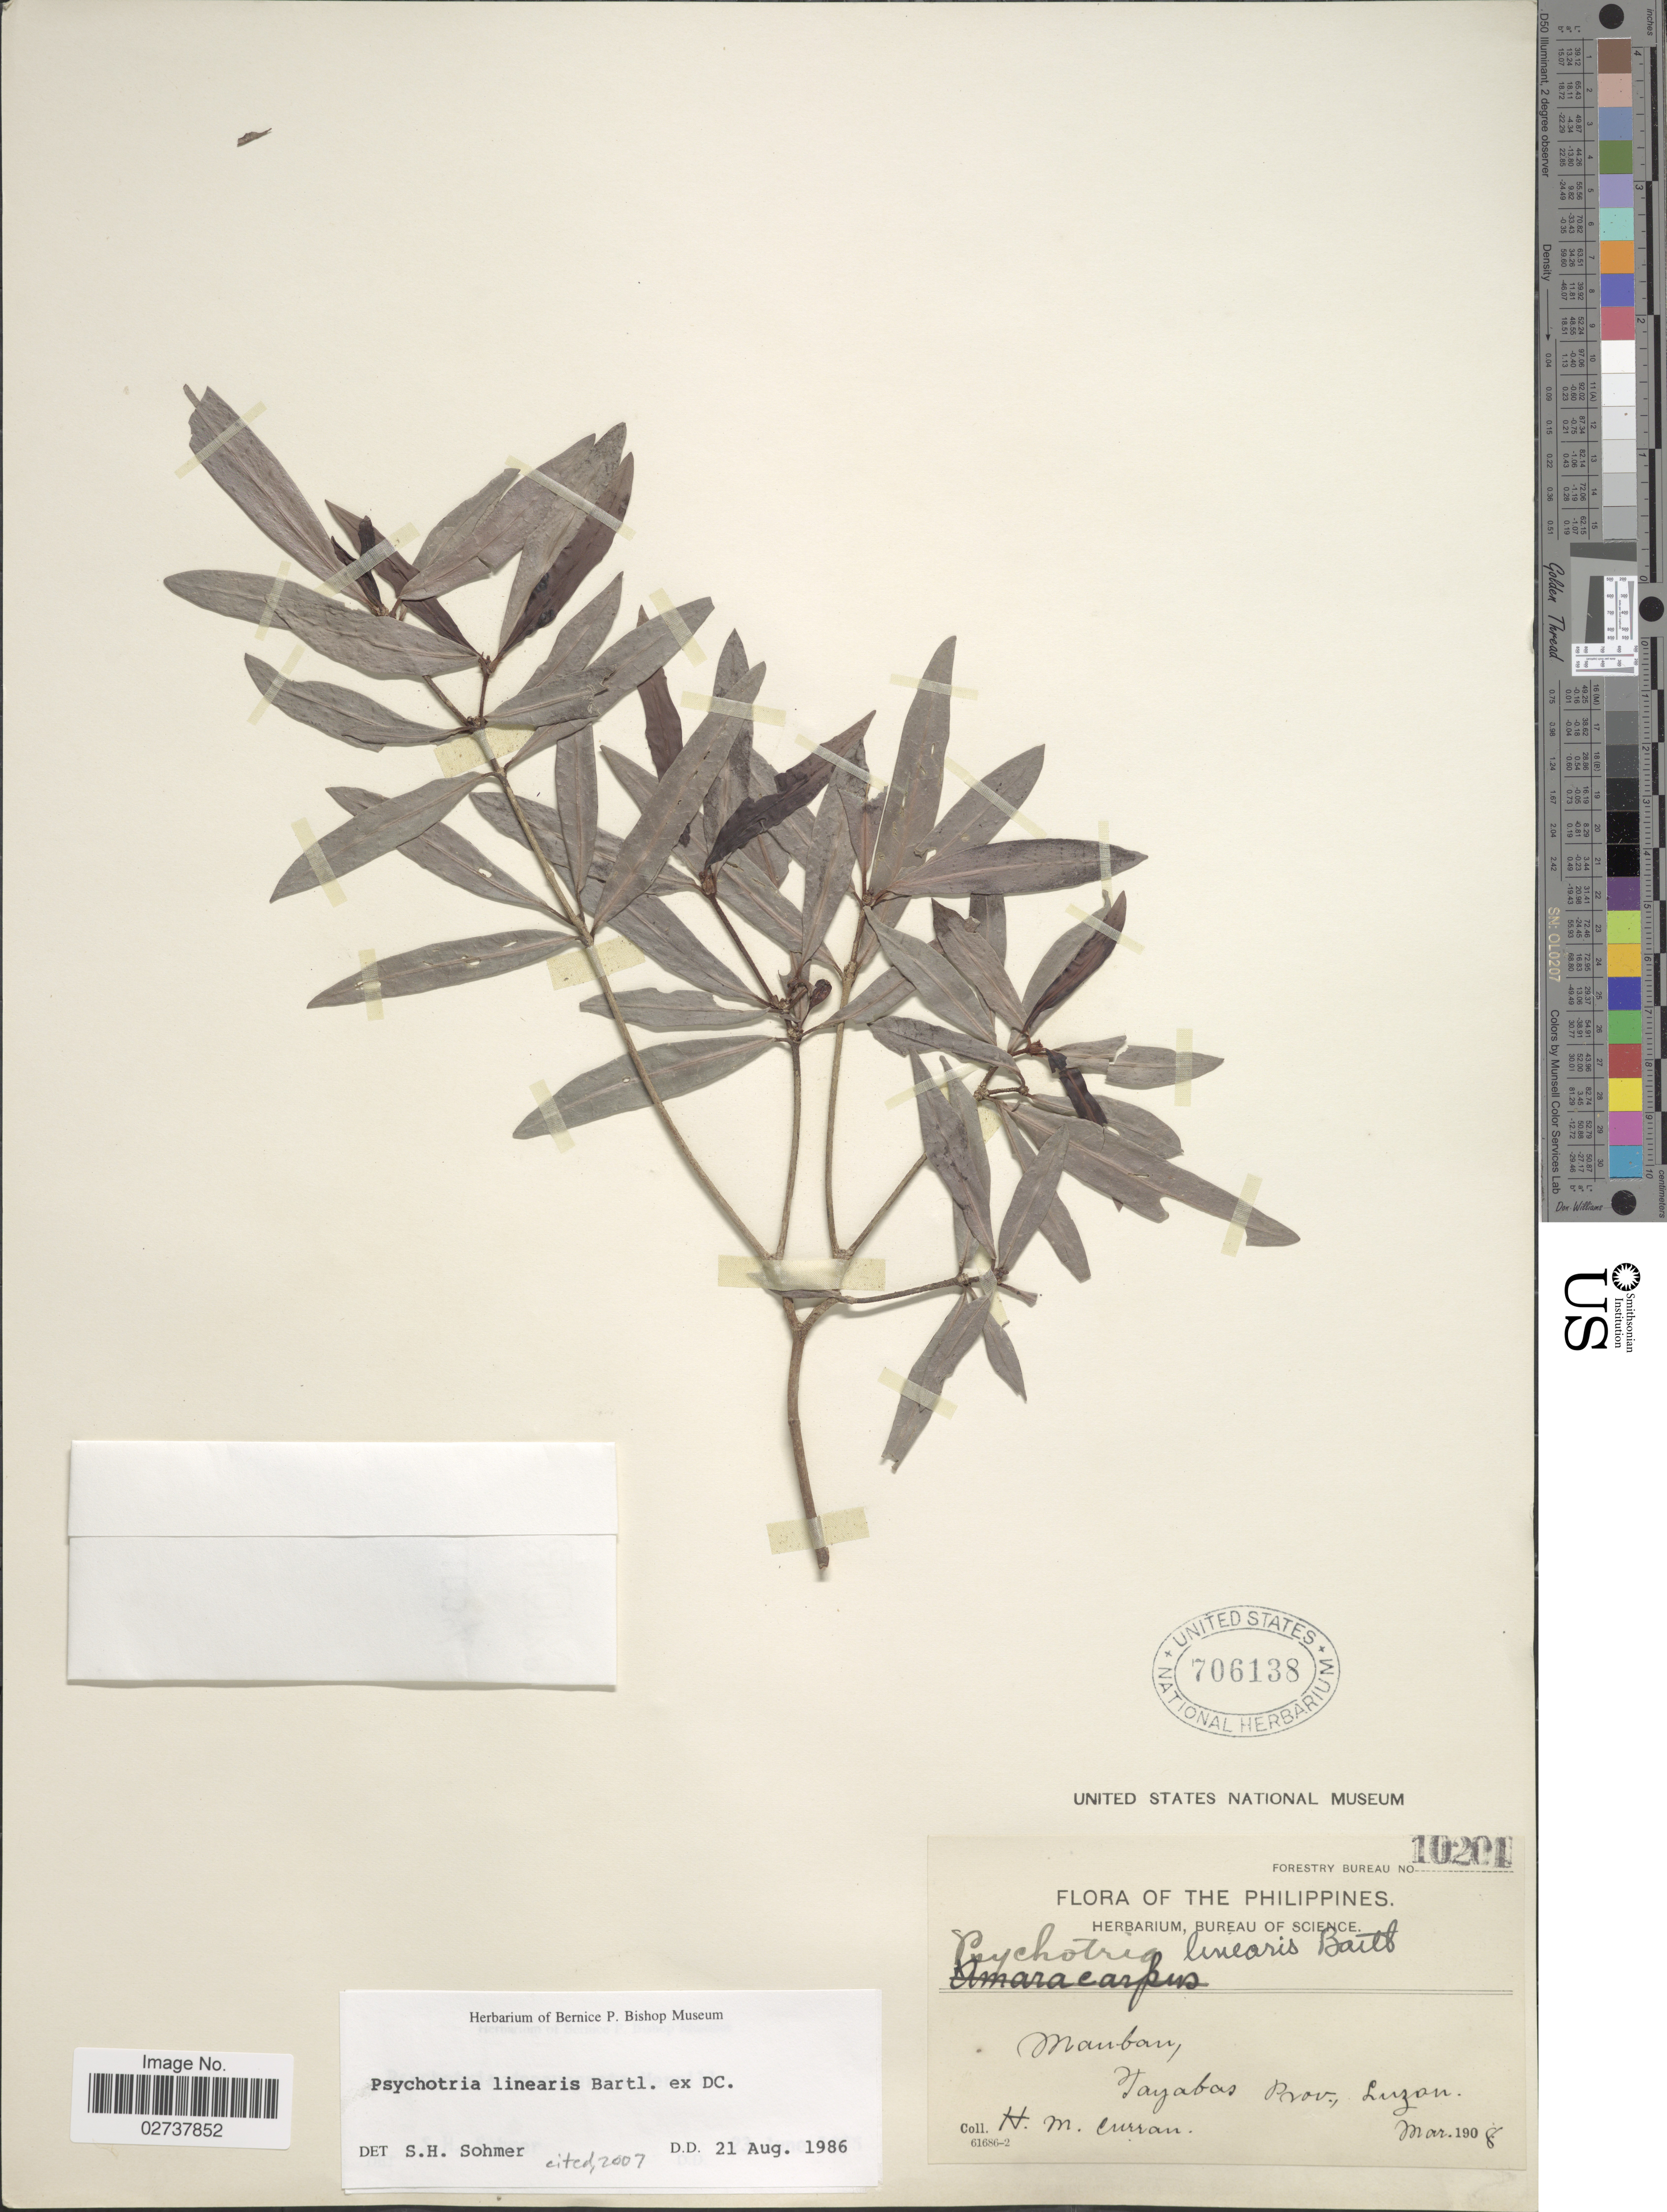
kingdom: Plantae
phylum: Tracheophyta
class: Magnoliopsida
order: Gentianales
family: Rubiaceae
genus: Psychotria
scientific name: Psychotria linearis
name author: Bartl. ex DC.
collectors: H. M. Curran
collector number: Forestry Bureau 10201*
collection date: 1908-03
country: Philippines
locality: Manban, Tayabas Prov., Luzon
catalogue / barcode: US 706138